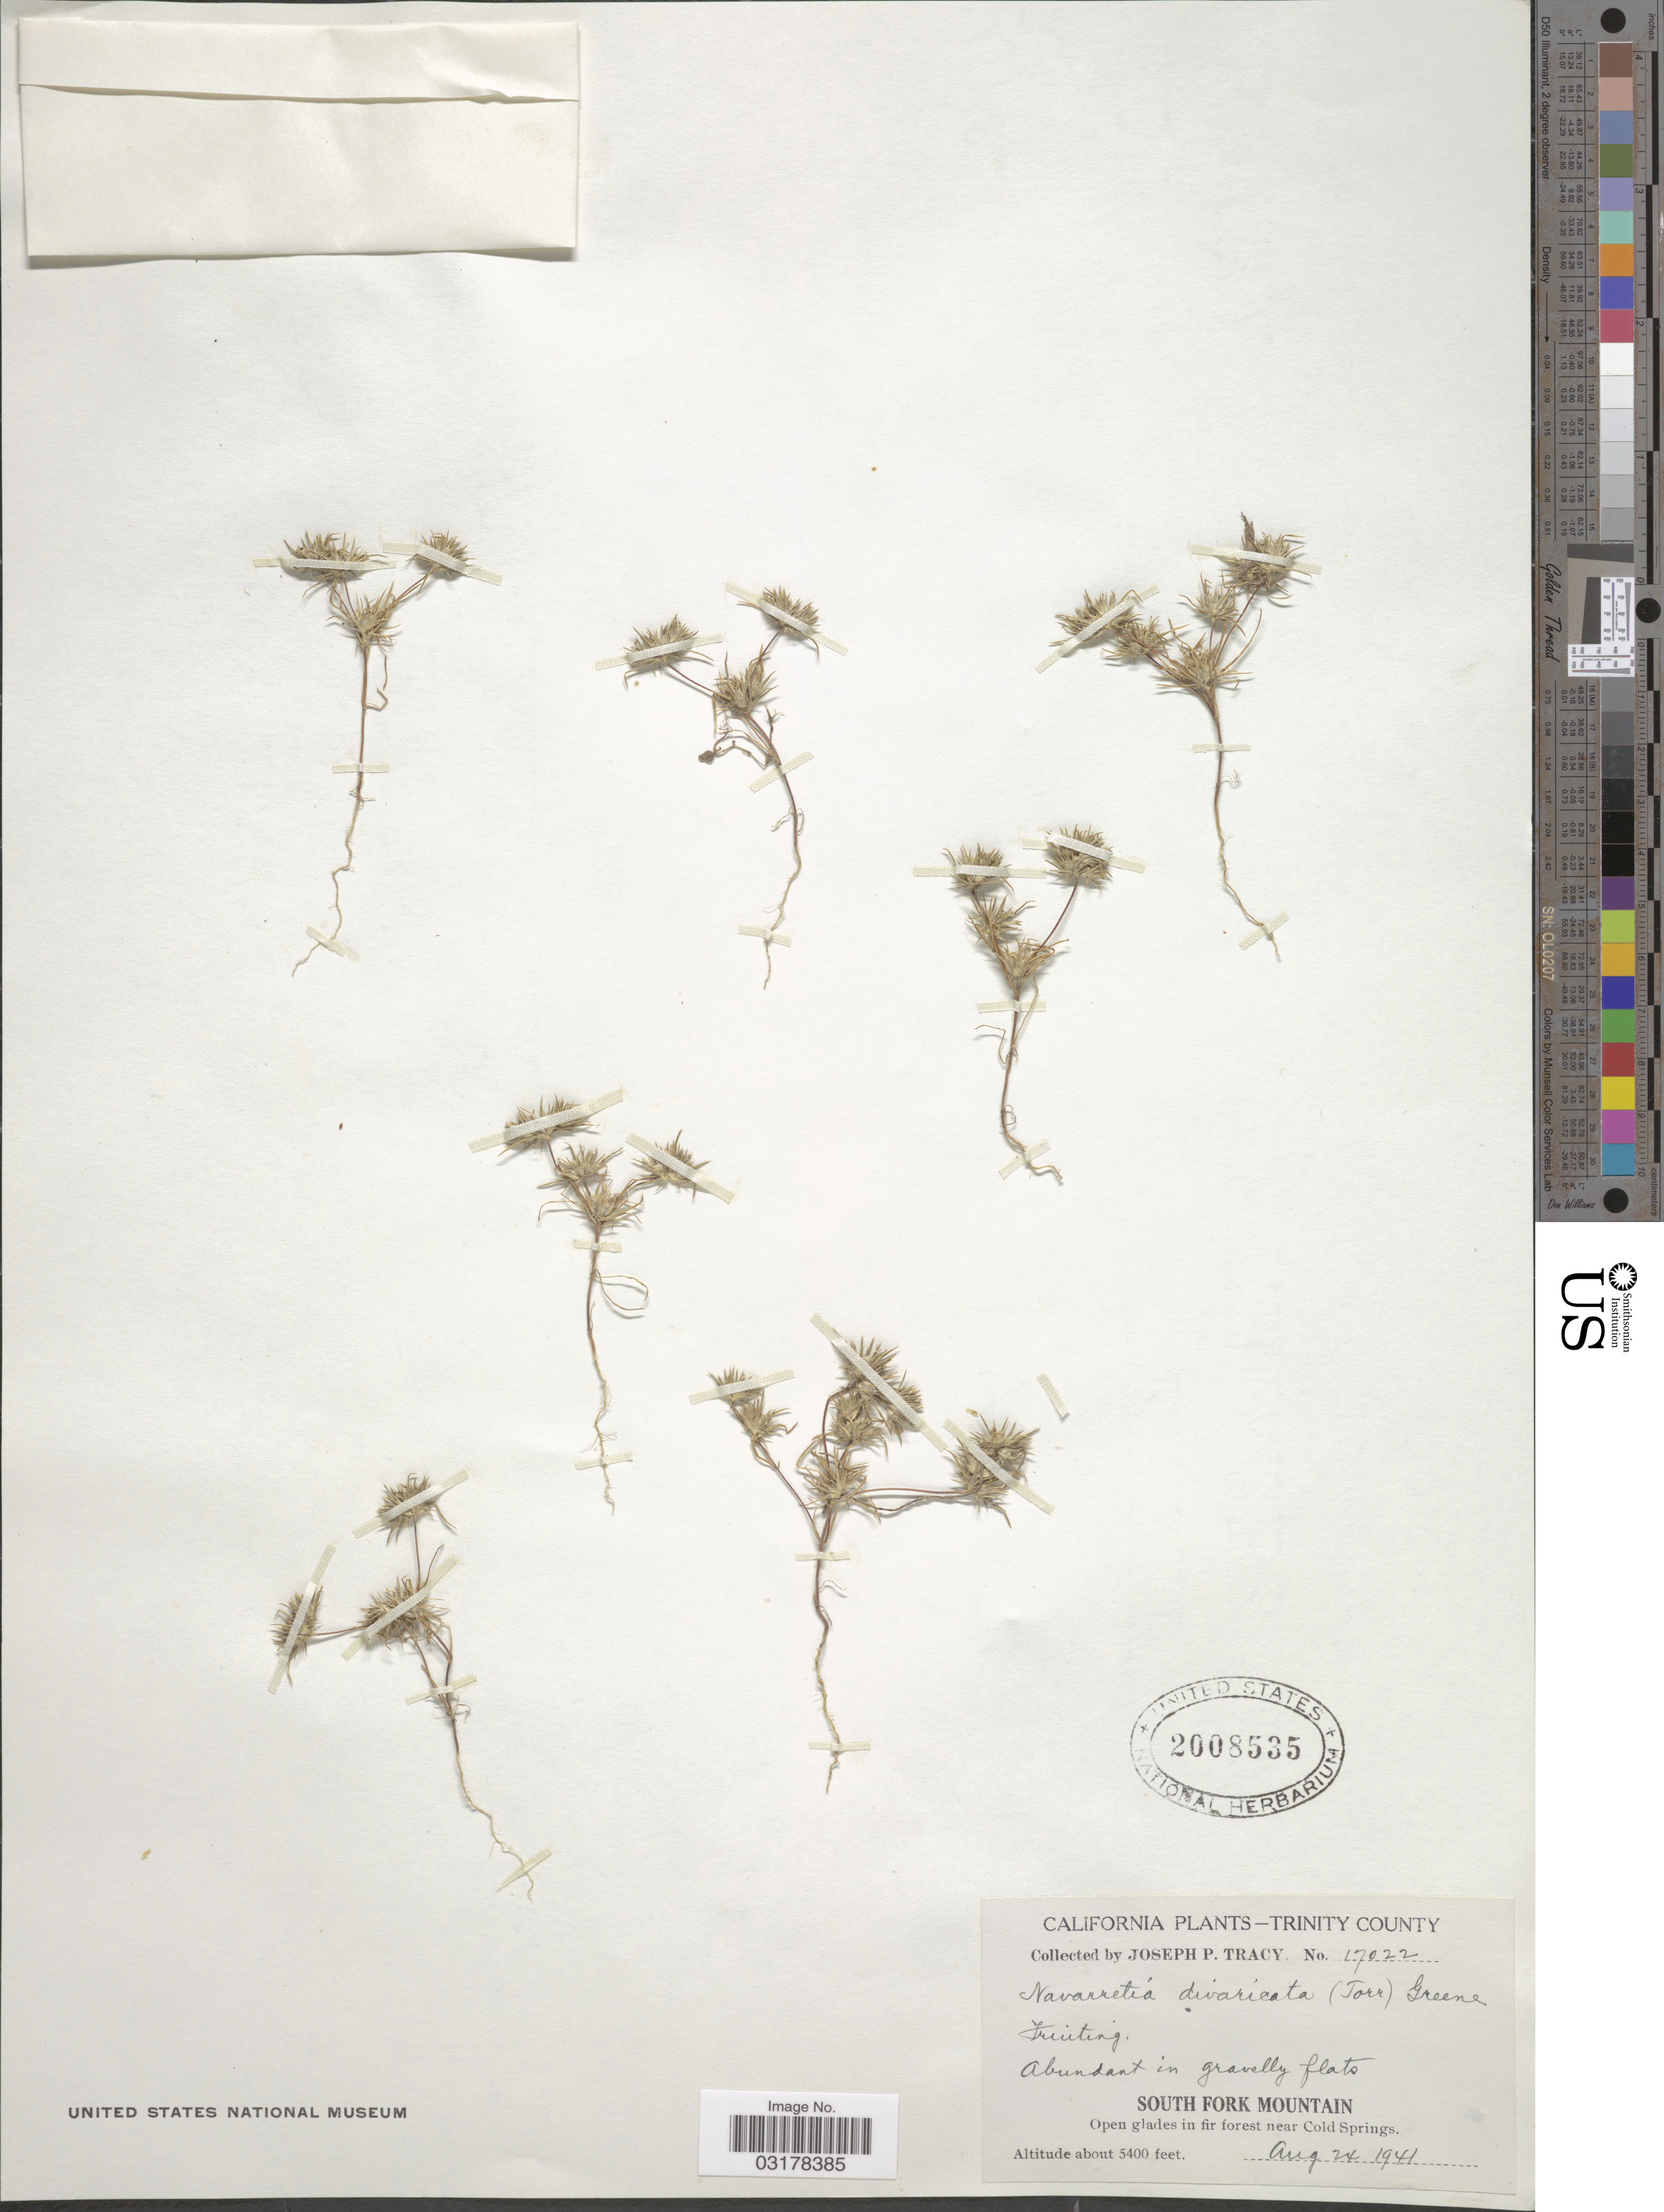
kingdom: Plantae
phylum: Tracheophyta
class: Magnoliopsida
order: Ericales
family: Polemoniaceae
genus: Navarretia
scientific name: Navarretia divaricata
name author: S.W. Greene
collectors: J. Tracy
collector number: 17022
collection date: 1944-08-24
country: United States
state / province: California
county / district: Trinity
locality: Trinity County. South Fork Mountain. Near Cold Springs.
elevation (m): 1646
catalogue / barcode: US 2008535